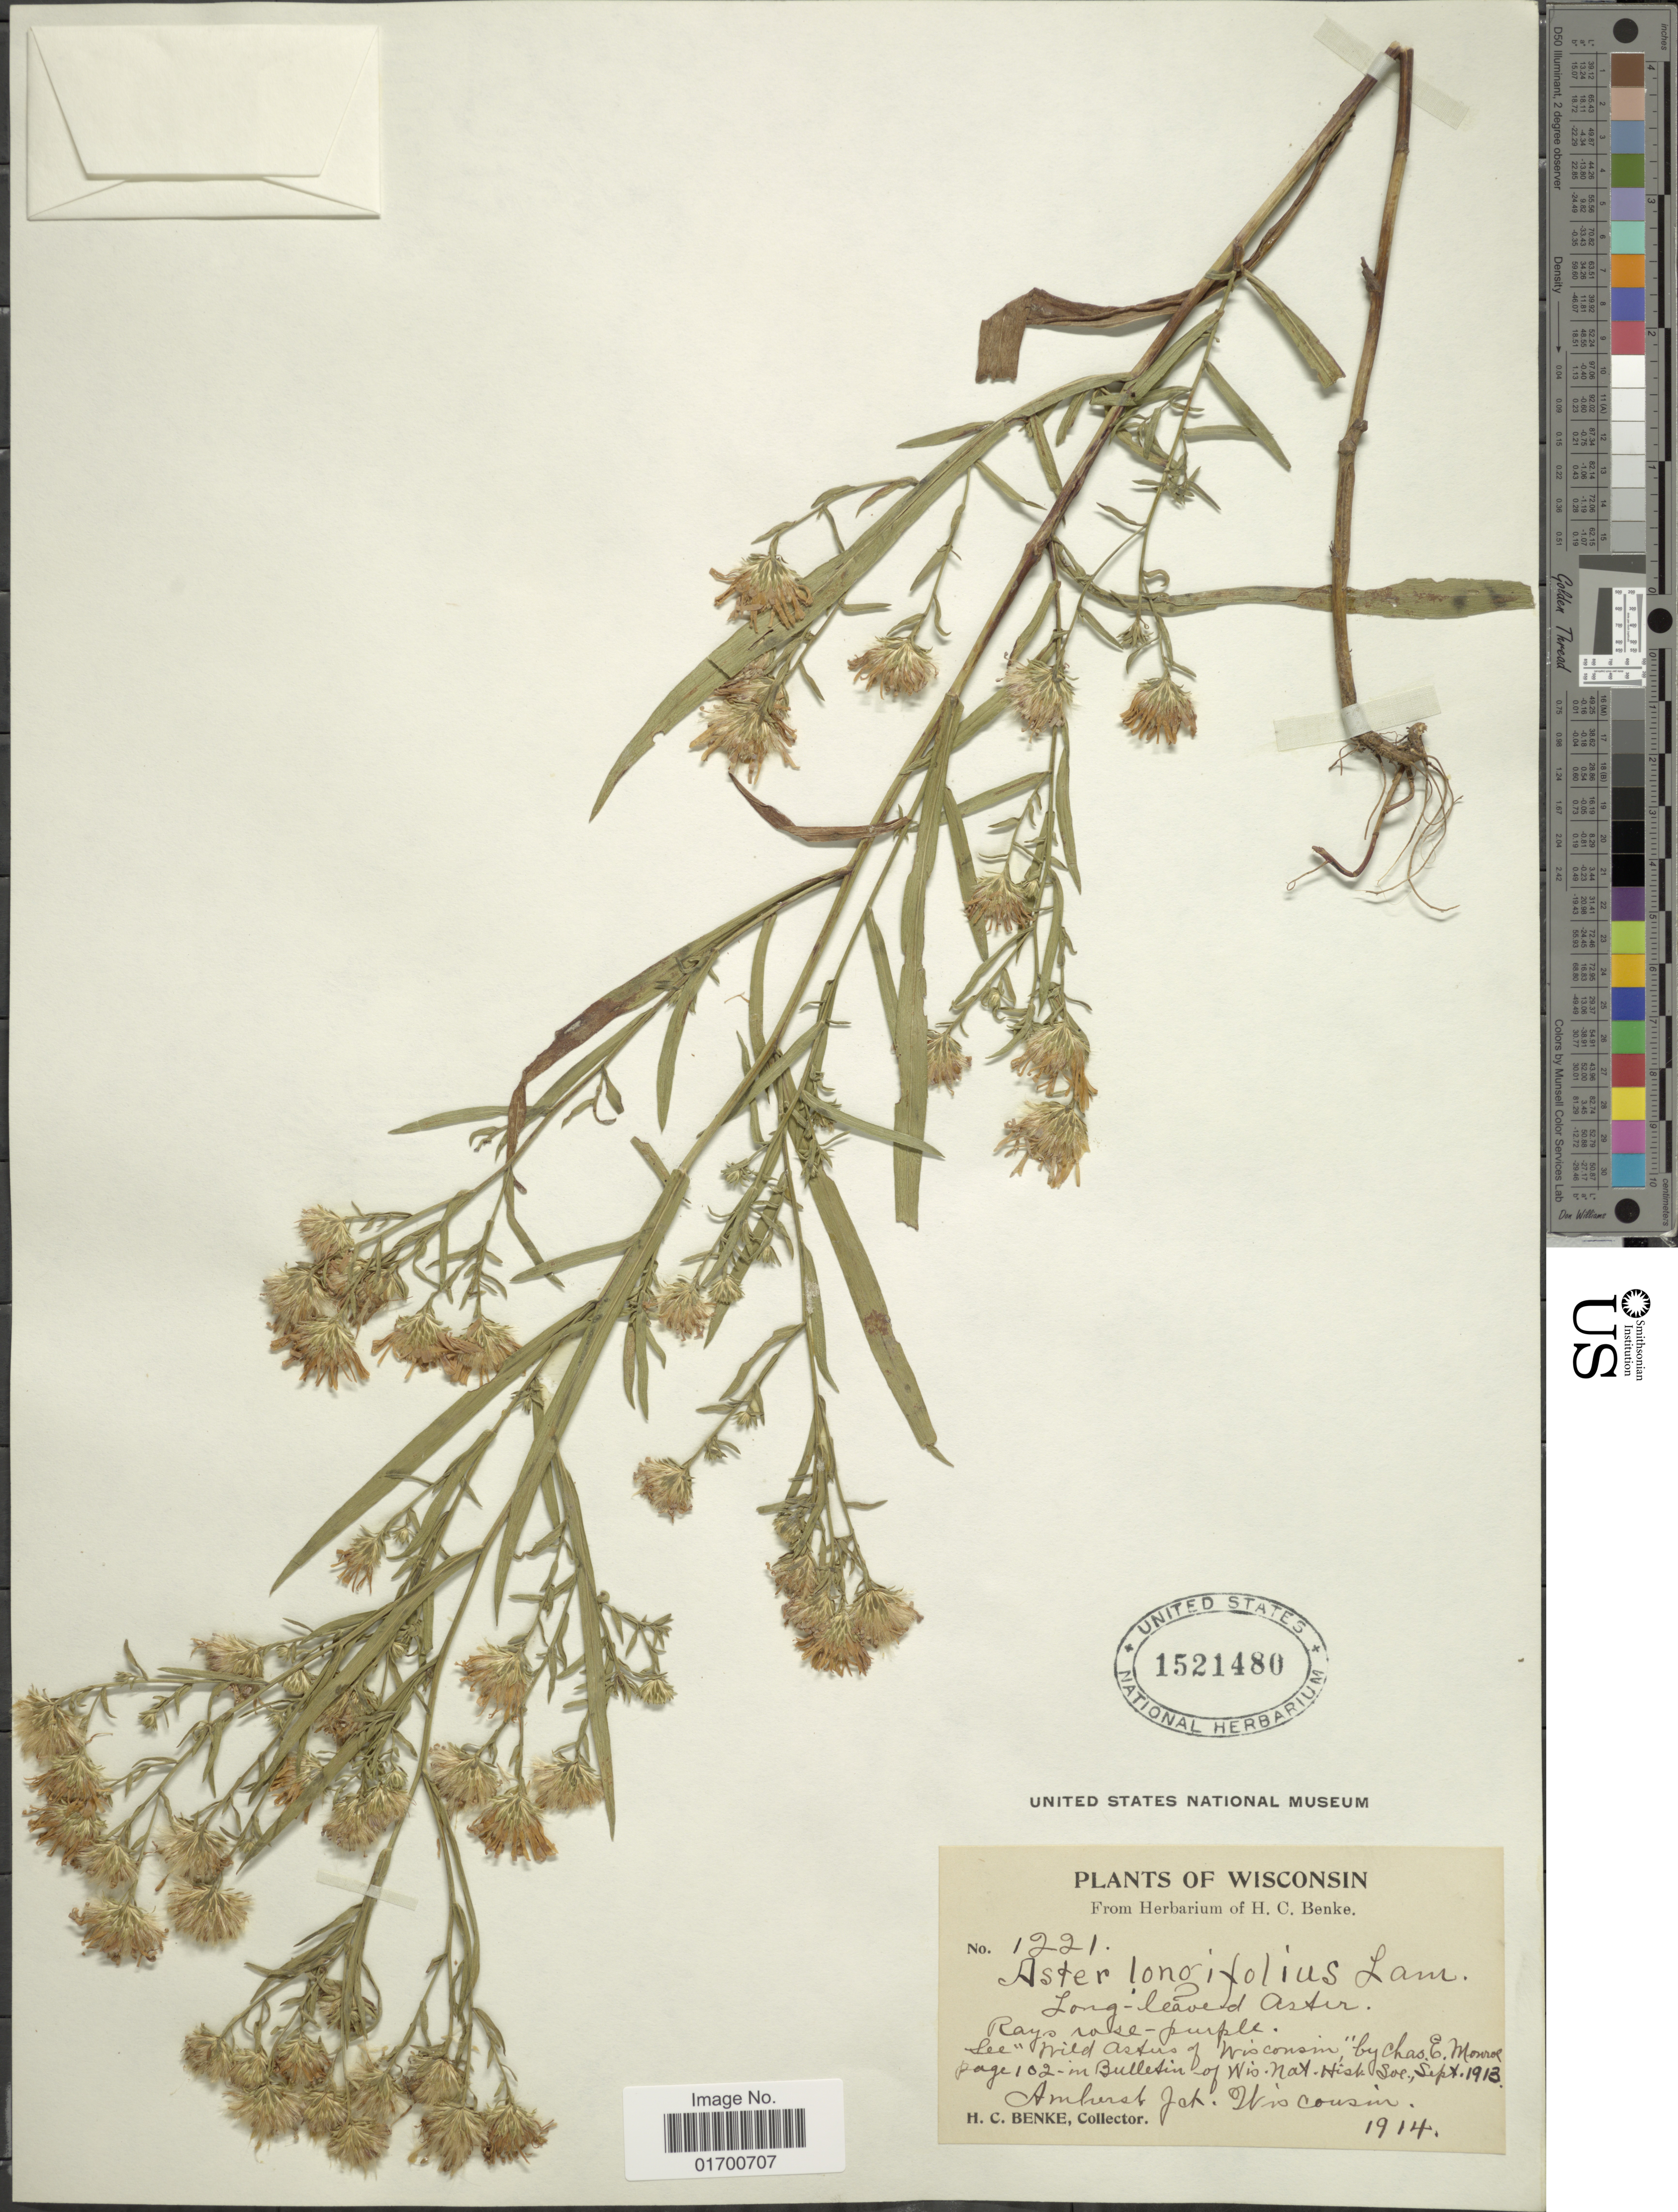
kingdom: Plantae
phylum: Tracheophyta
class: Magnoliopsida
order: Asterales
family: Asteraceae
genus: Symphyotrichum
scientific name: Symphyotrichum longifolium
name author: (Lam.) G.L. Nesom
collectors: H. Benke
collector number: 1221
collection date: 1913-09/1914-09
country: United States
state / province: Wisconsin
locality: Amherst Jct.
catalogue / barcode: US 1521480